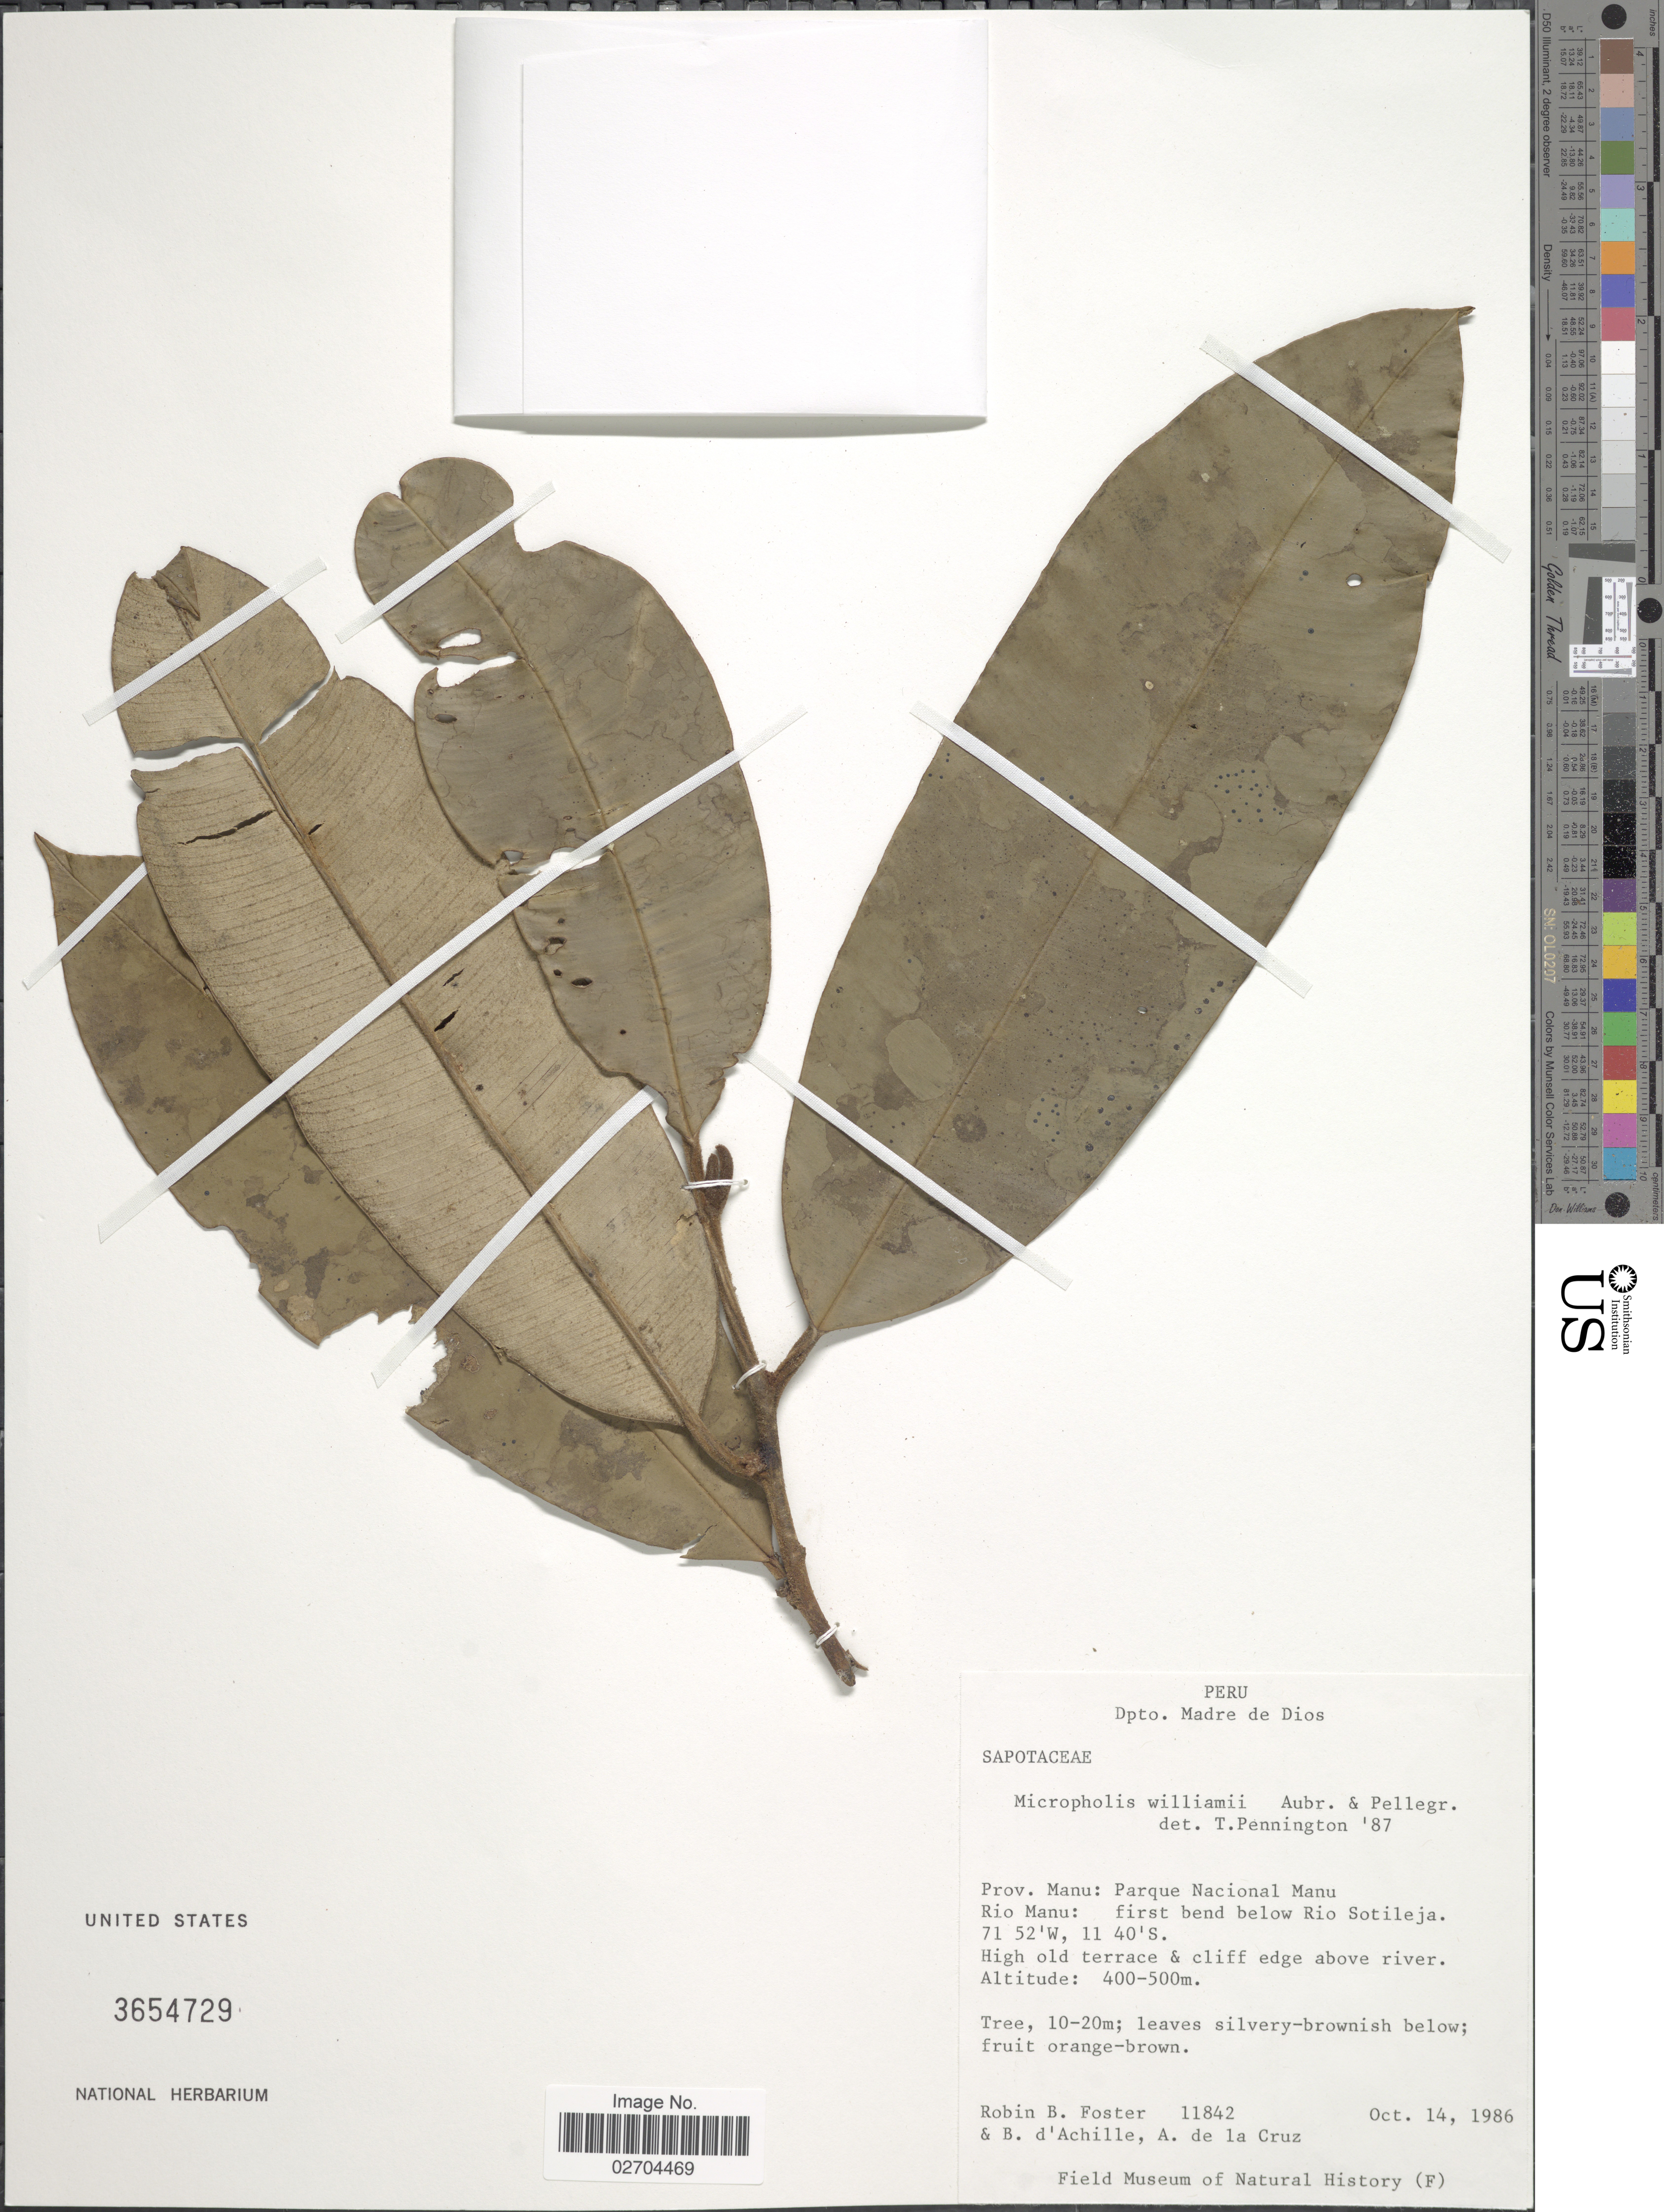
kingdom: Plantae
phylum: Tracheophyta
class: Magnoliopsida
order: Ericales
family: Sapotaceae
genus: Micropholis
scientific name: Micropholis williamii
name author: Aubrév. & Pellegr.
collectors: R. B. Foster, B. d'Achille & A. de la Cruz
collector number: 11842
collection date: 1986-10-14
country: Peru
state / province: Madre de Dios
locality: Dpto. Madre de Dios Prov. Manu: Parque Nacional Manu Rio Manu: first bend below Rio Sotileja.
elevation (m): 400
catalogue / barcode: US 3654729